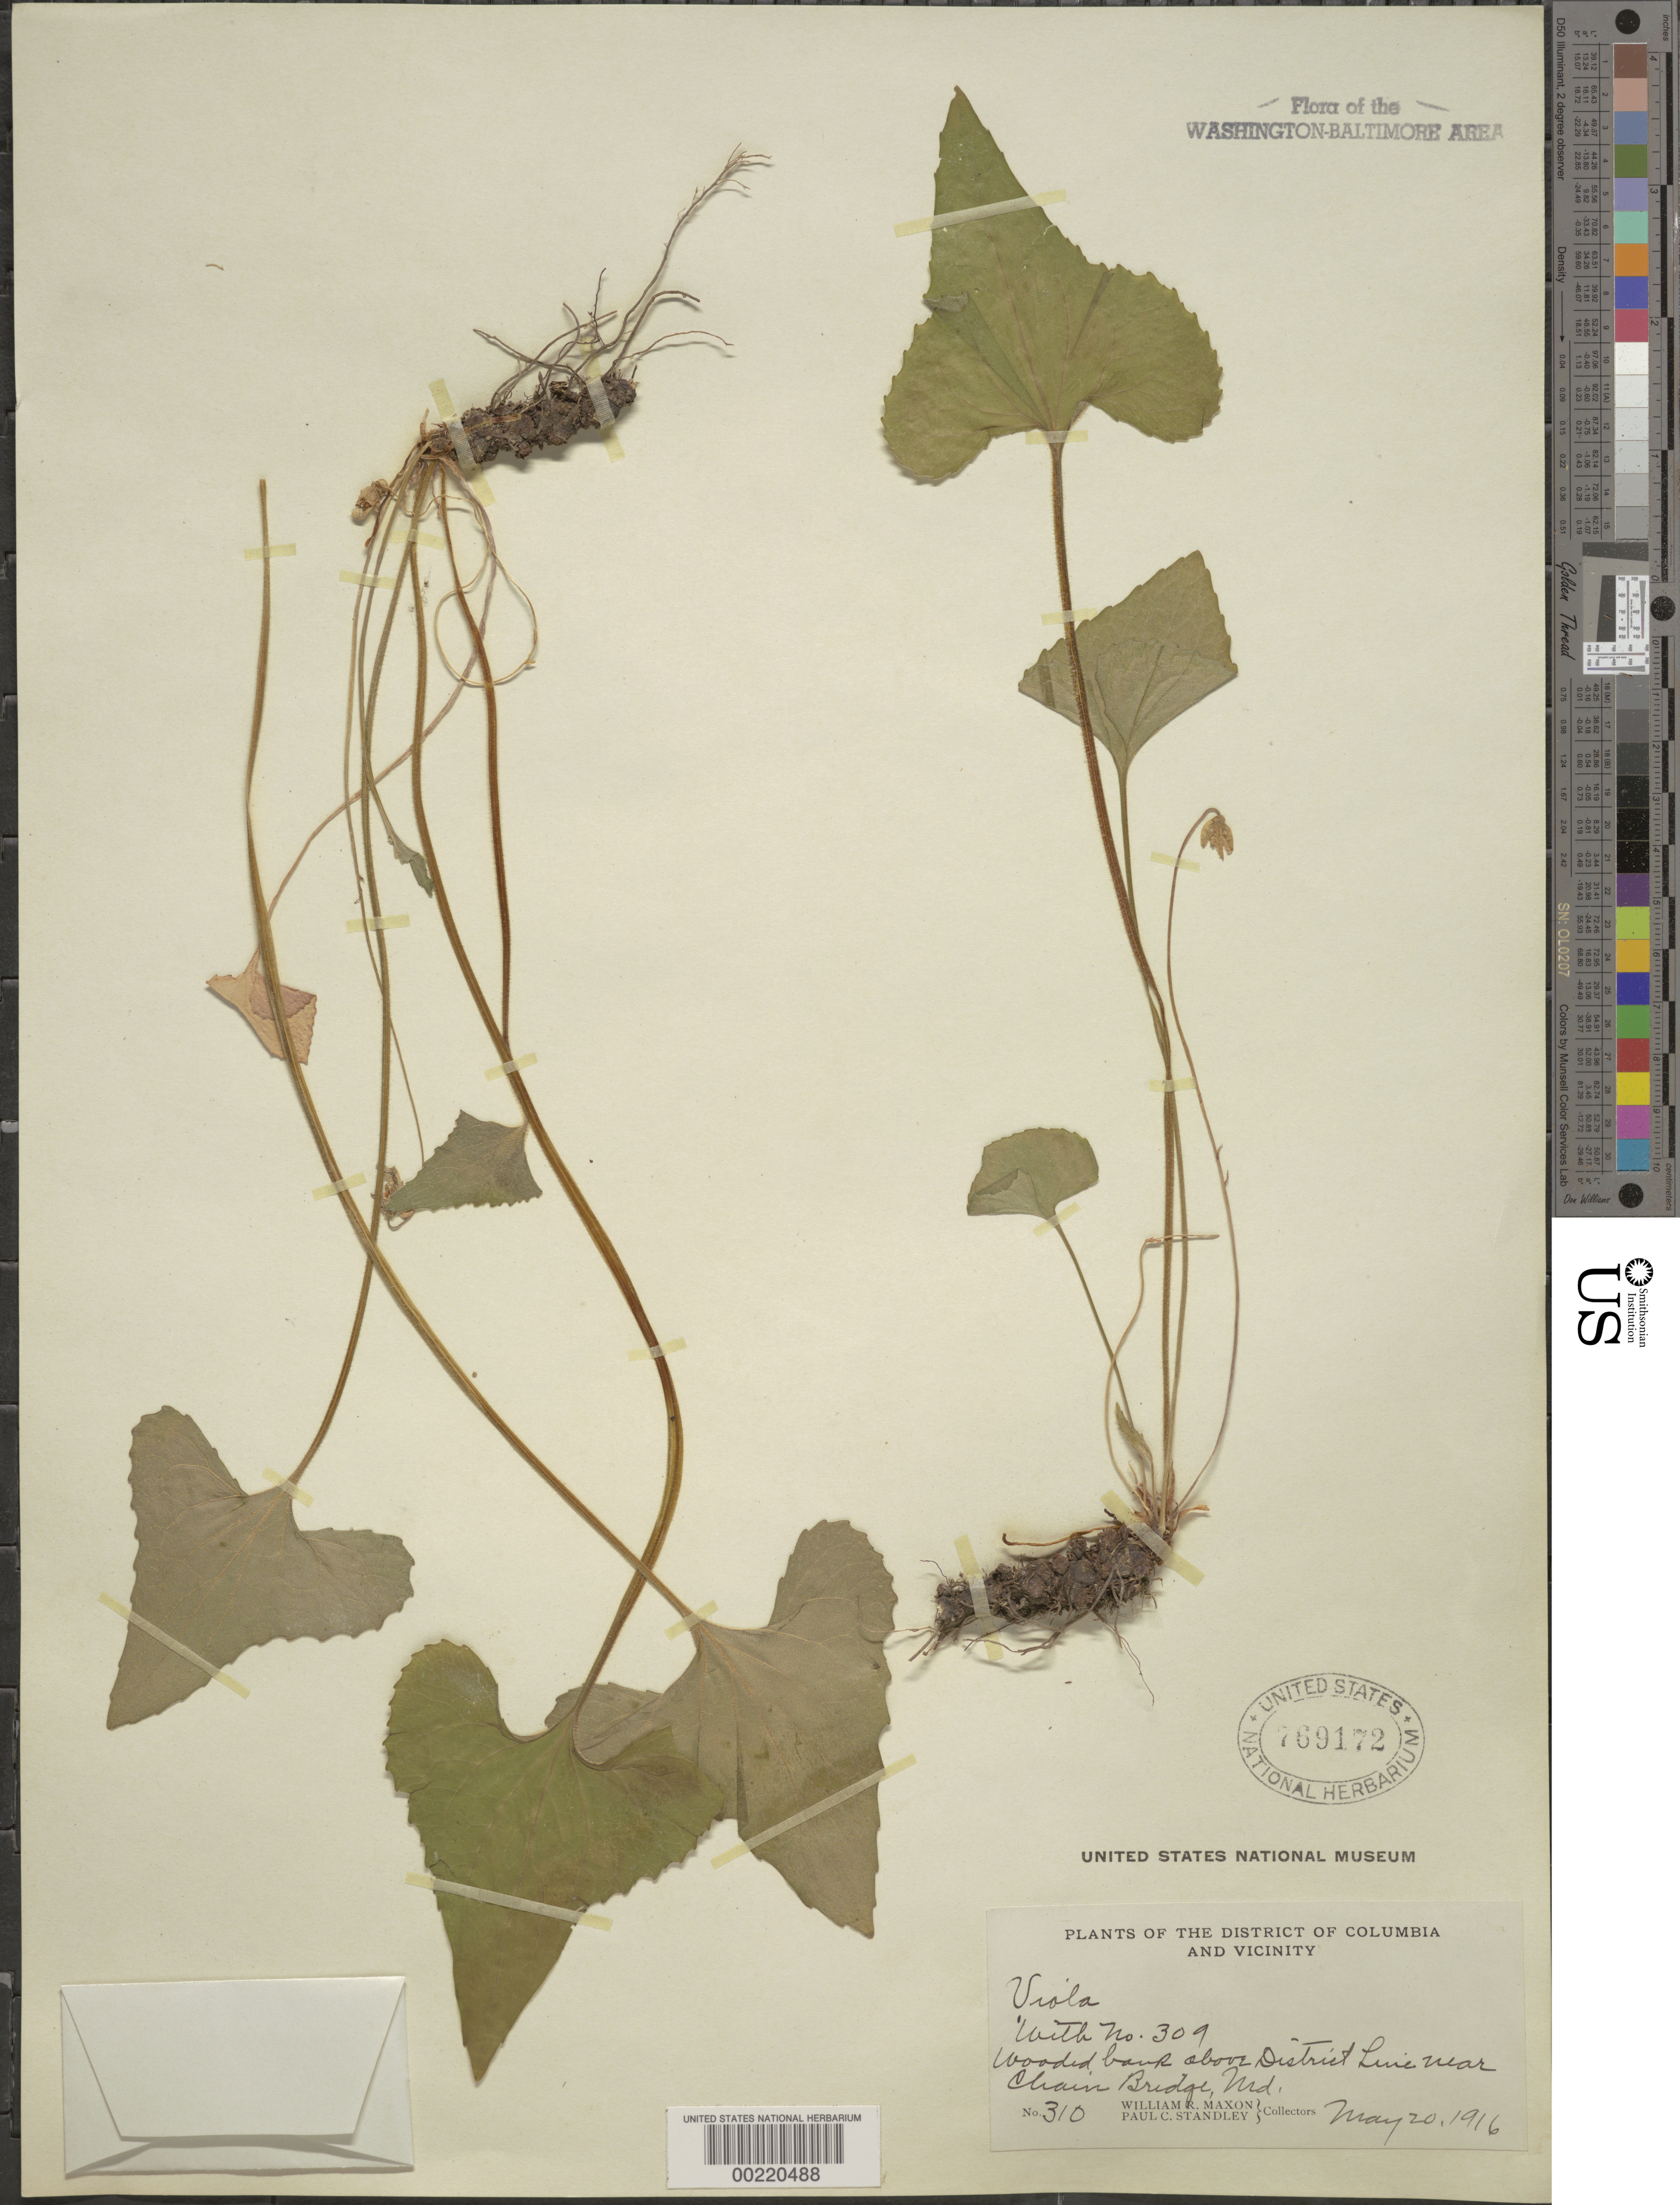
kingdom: Plantae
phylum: Tracheophyta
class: Magnoliopsida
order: Malpighiales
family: Violaceae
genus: Viola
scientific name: Viola sp.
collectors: W. R. Maxon & P. C. Standley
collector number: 310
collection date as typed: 20 May 1916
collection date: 1916-05-20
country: United States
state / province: Maryland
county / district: Montgomery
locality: Above District Line, Chain Bridge vicinity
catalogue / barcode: US 769172